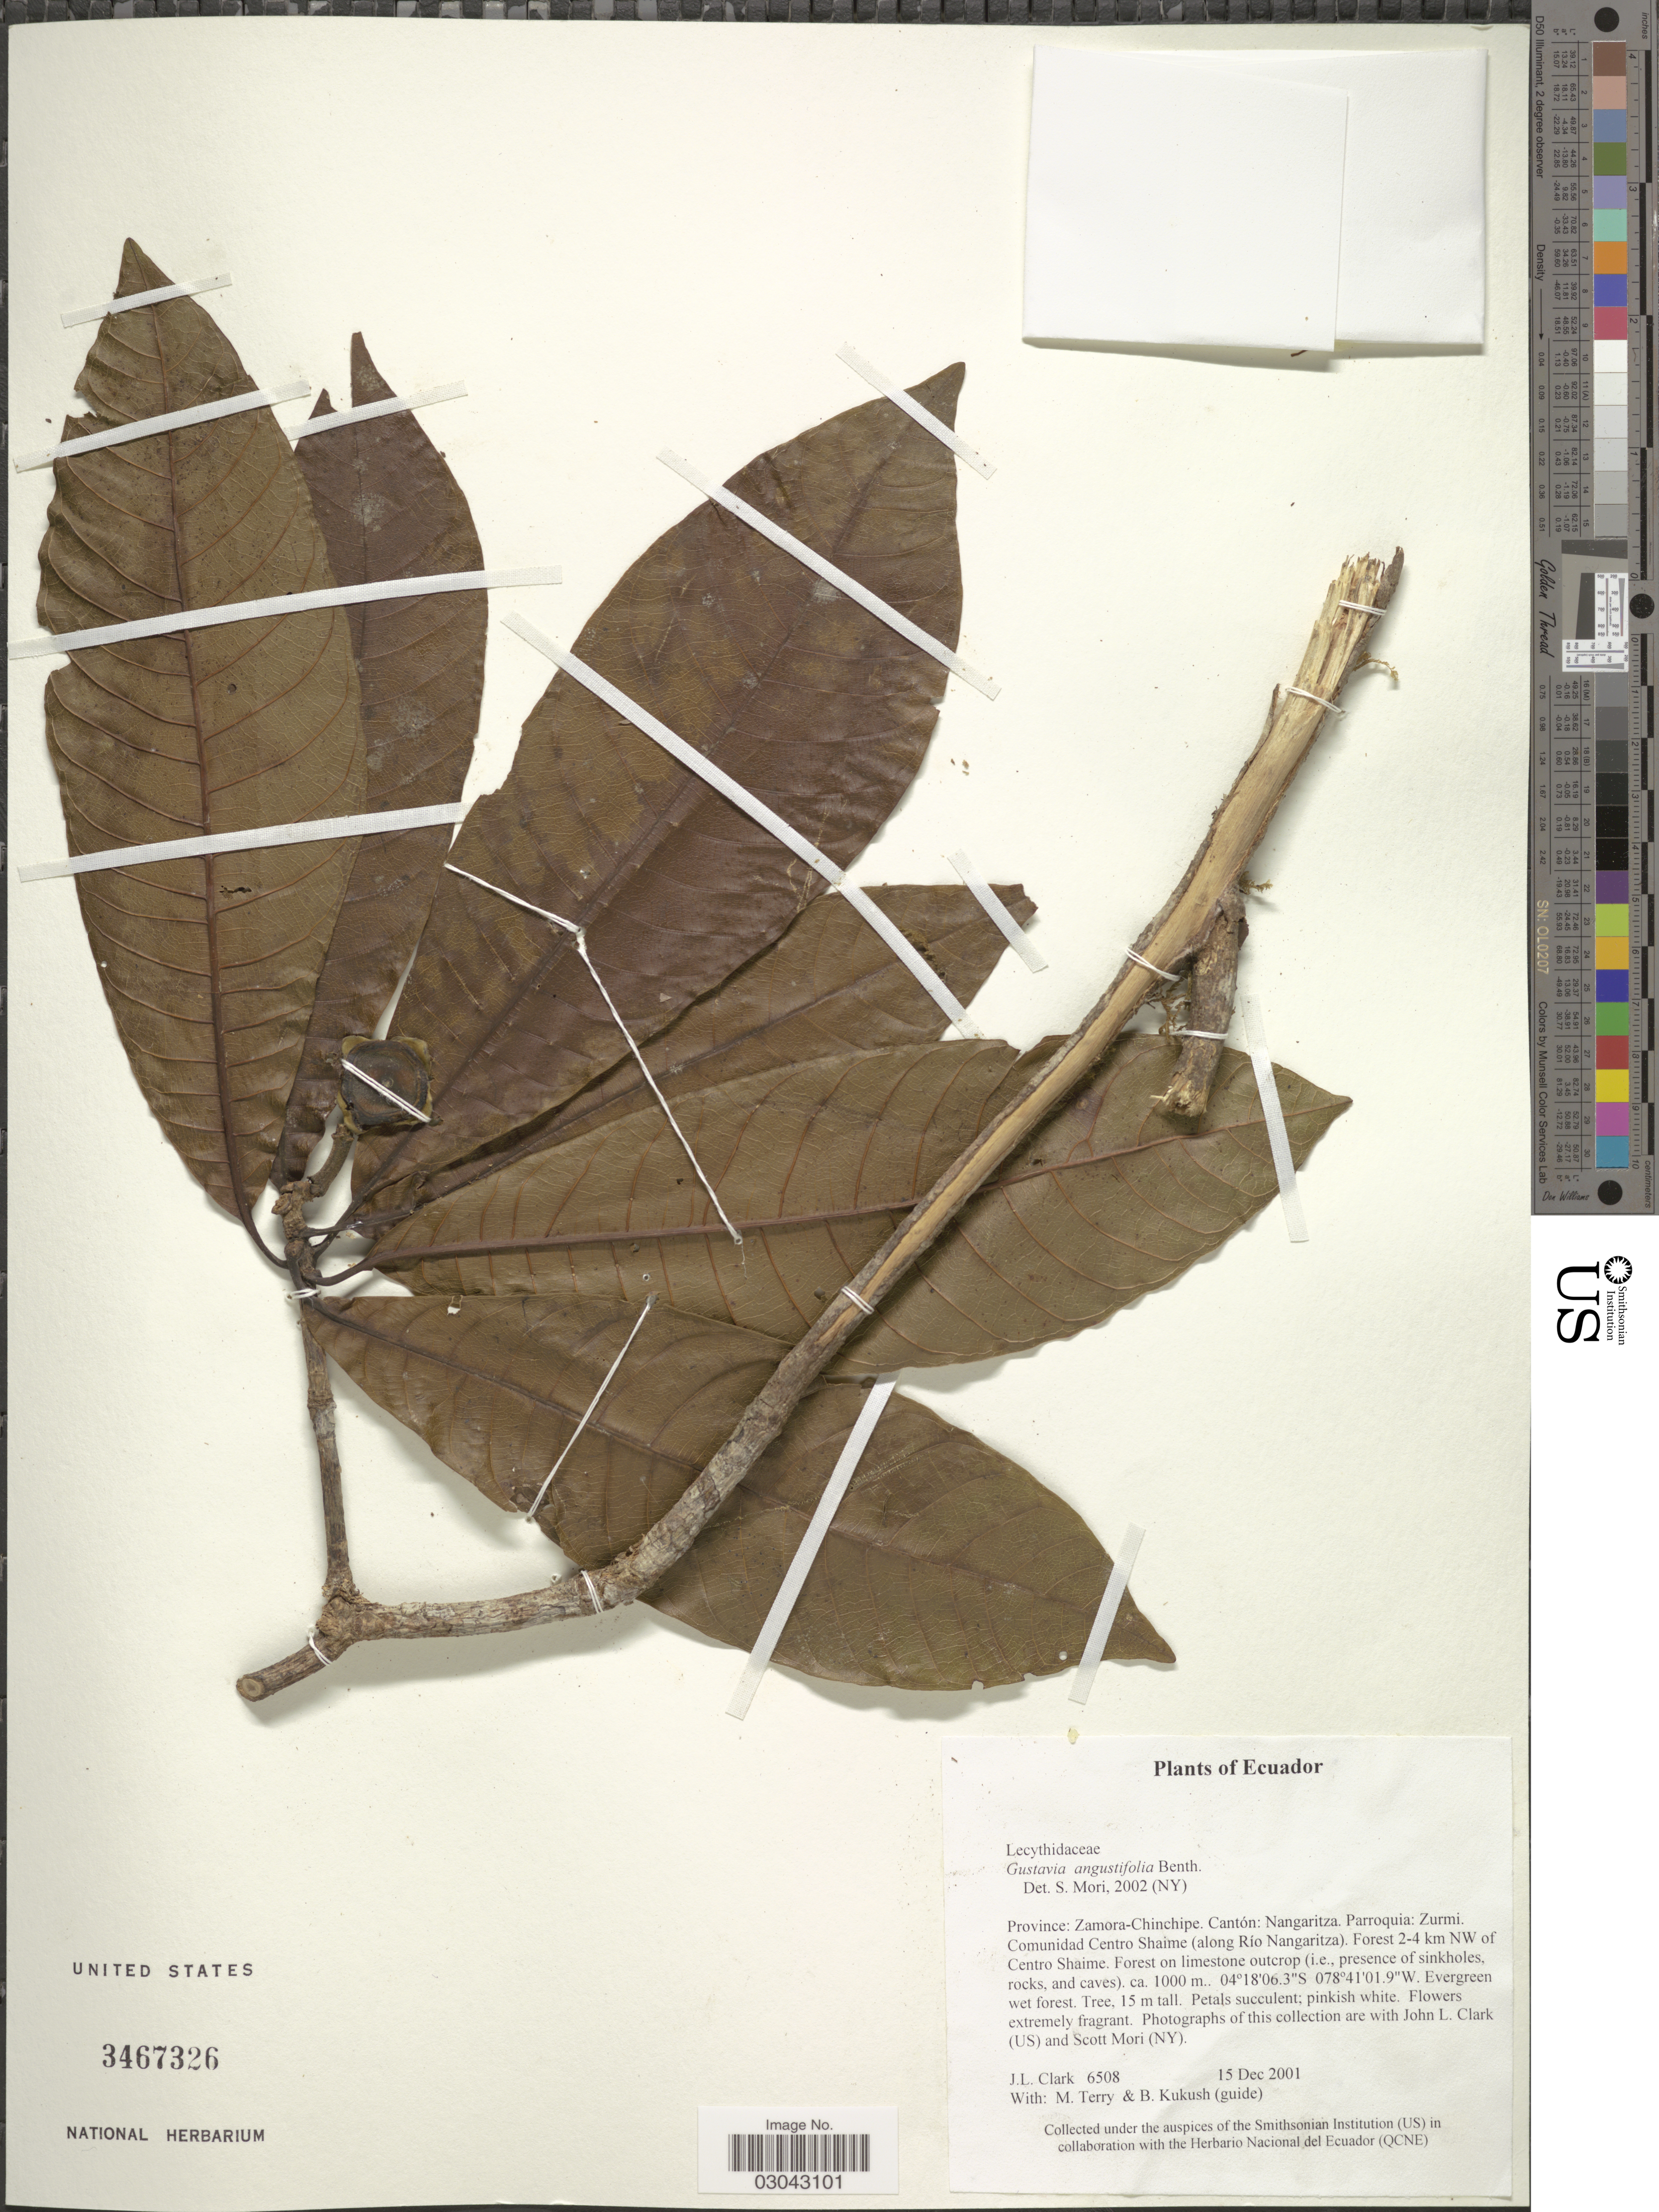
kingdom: Plantae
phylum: Tracheophyta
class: Magnoliopsida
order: Ericales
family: Lecythidaceae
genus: Gustavia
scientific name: Gustavia angustifolia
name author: Benth.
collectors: J. L. Clark, M. Terry & B. Kukush (guide)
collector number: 6508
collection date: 2001-12-15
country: Ecuador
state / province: Zamora-Chinchipe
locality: Province: Zamora-Chinchipe. Cantón: Nangaritza. Parroquia: Zurmi. Comunidad Centro Shaime (along Río Nangaritza). Forest 2-4 km NW of Centro Shaime.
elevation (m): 1000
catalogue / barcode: US 3467326